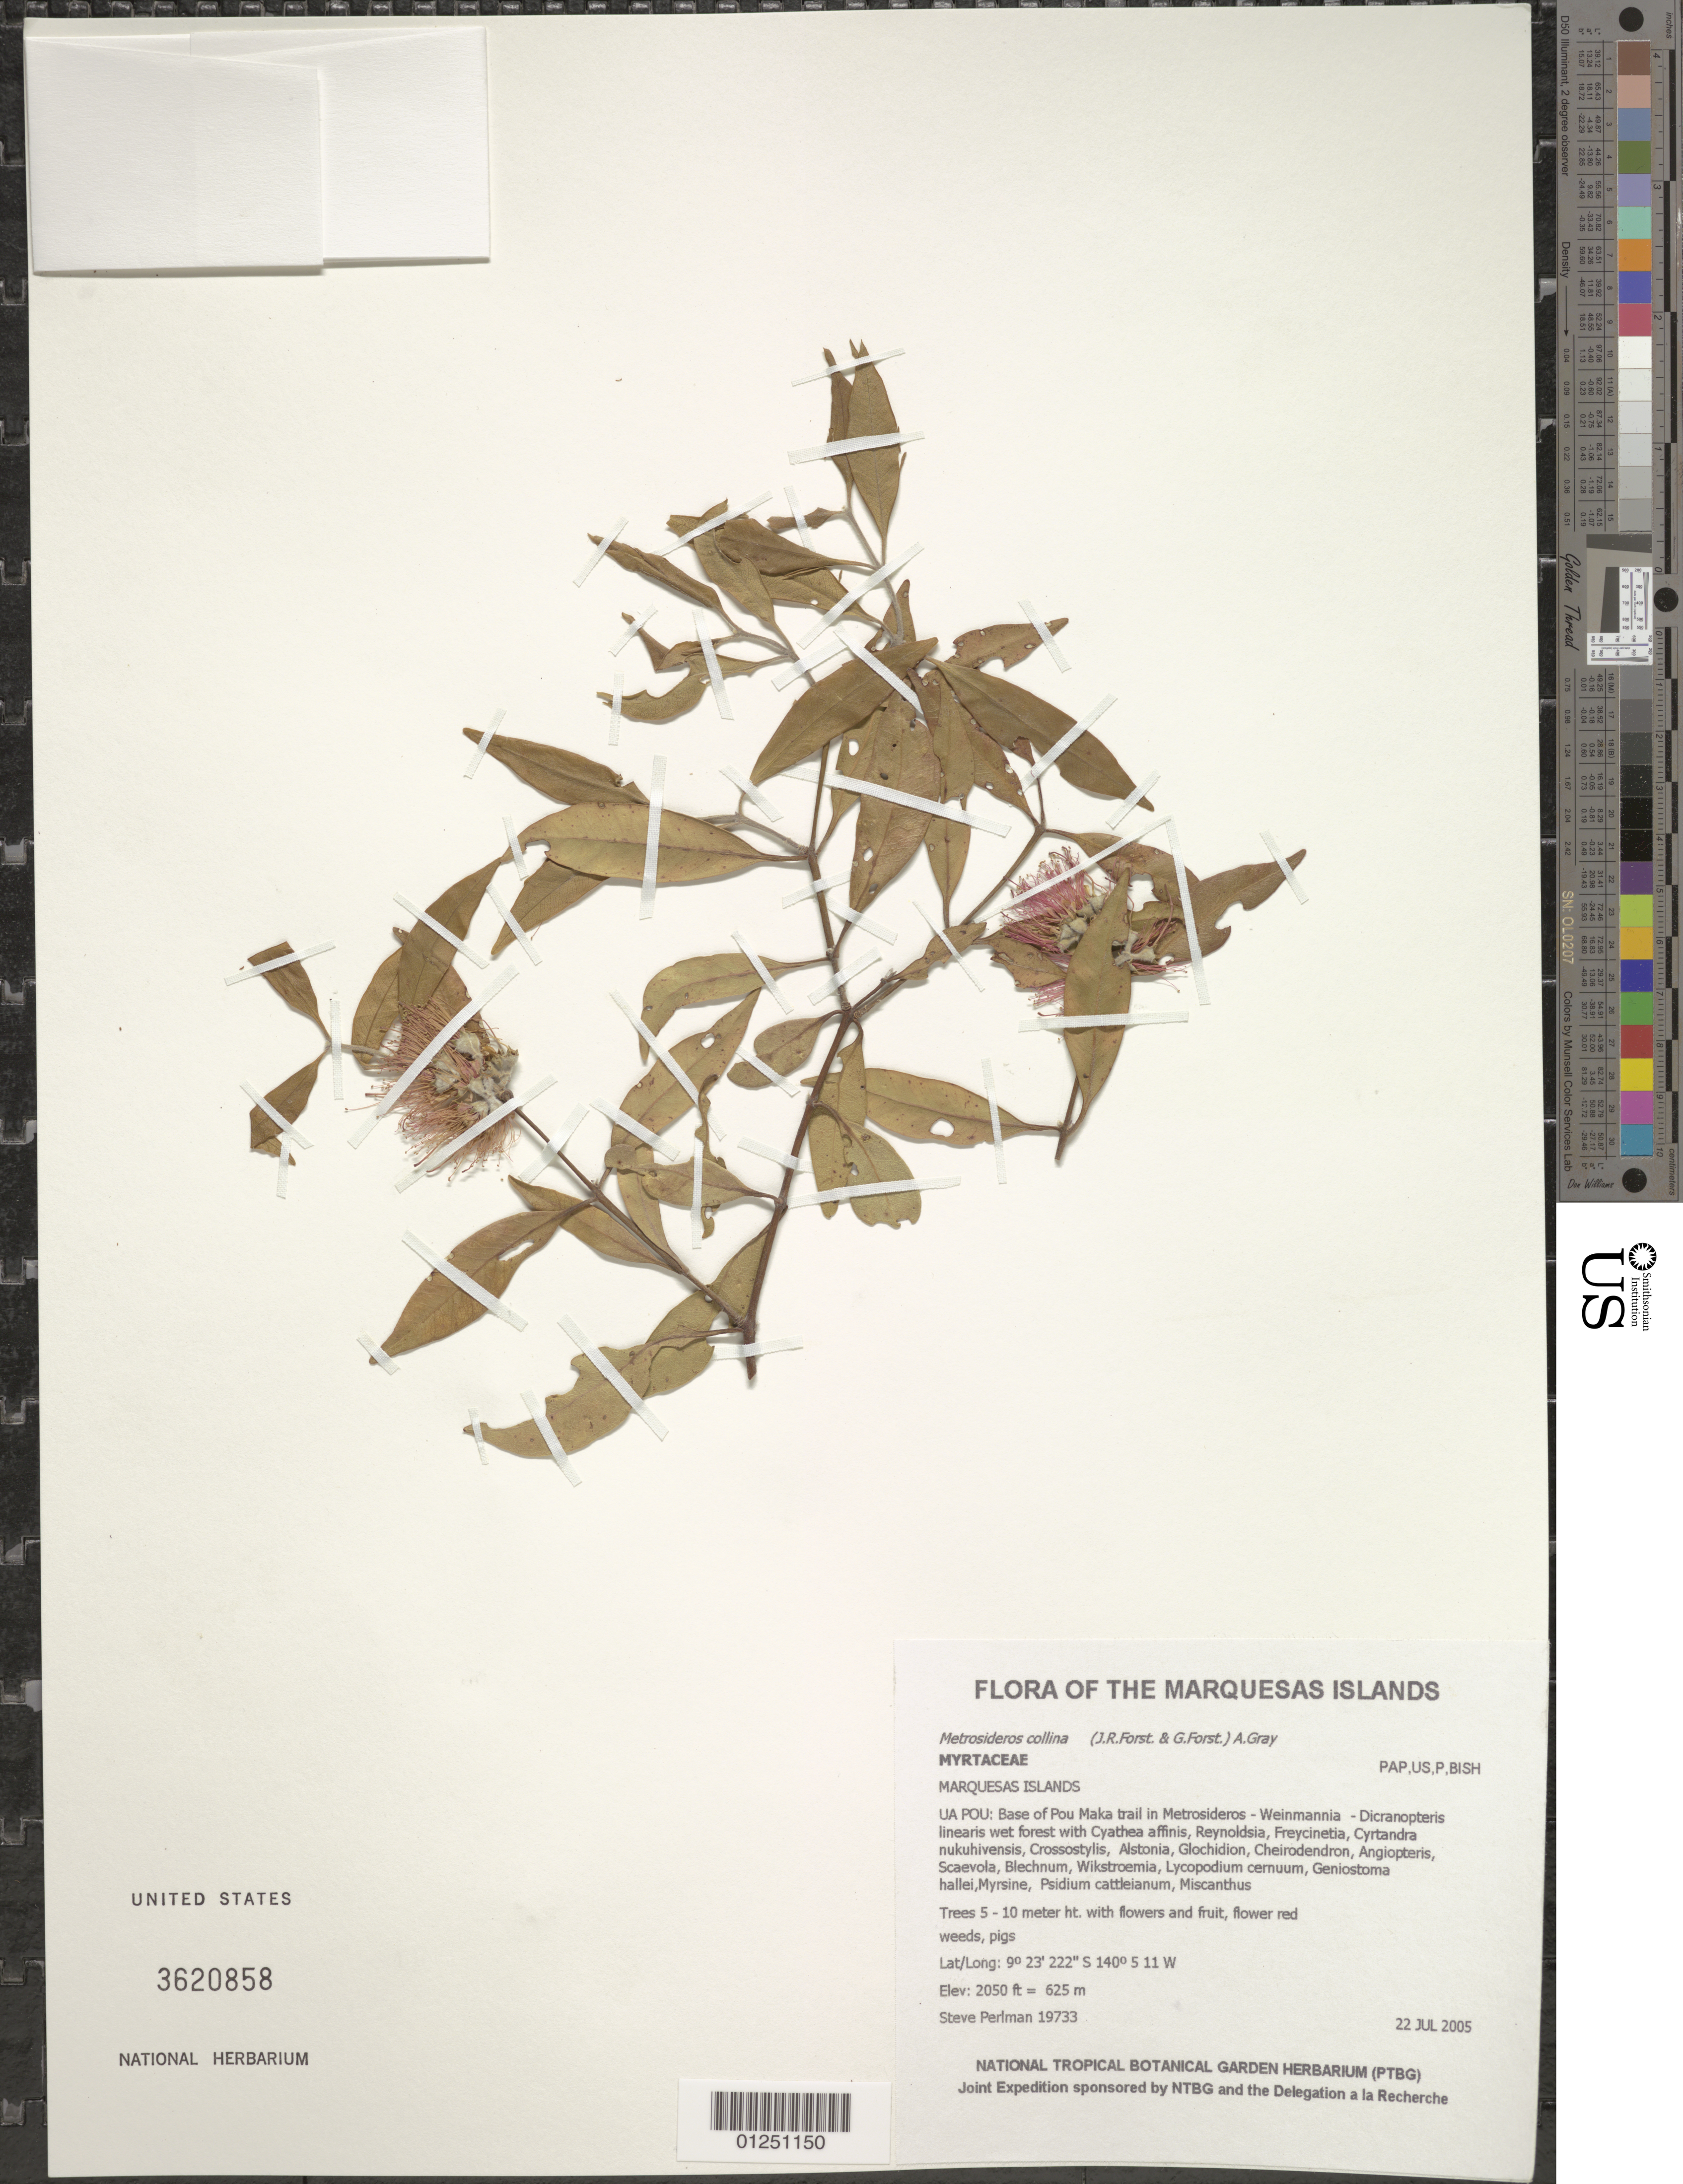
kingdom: Plantae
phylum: Tracheophyta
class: Magnoliopsida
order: Myrtales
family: Myrtaceae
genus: Metrosideros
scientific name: Metrosideros collina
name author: (J.R. Forst. & G. Forst.) A. Gray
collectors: S. P. Perlman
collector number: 19733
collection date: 2005-07-22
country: French Polynesia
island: Ua Pou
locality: Base of Pou Maka trail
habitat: Metrosideros - Weinmannia - Dicranopteris linearis wet forest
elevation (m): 625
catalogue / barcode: US 3620858